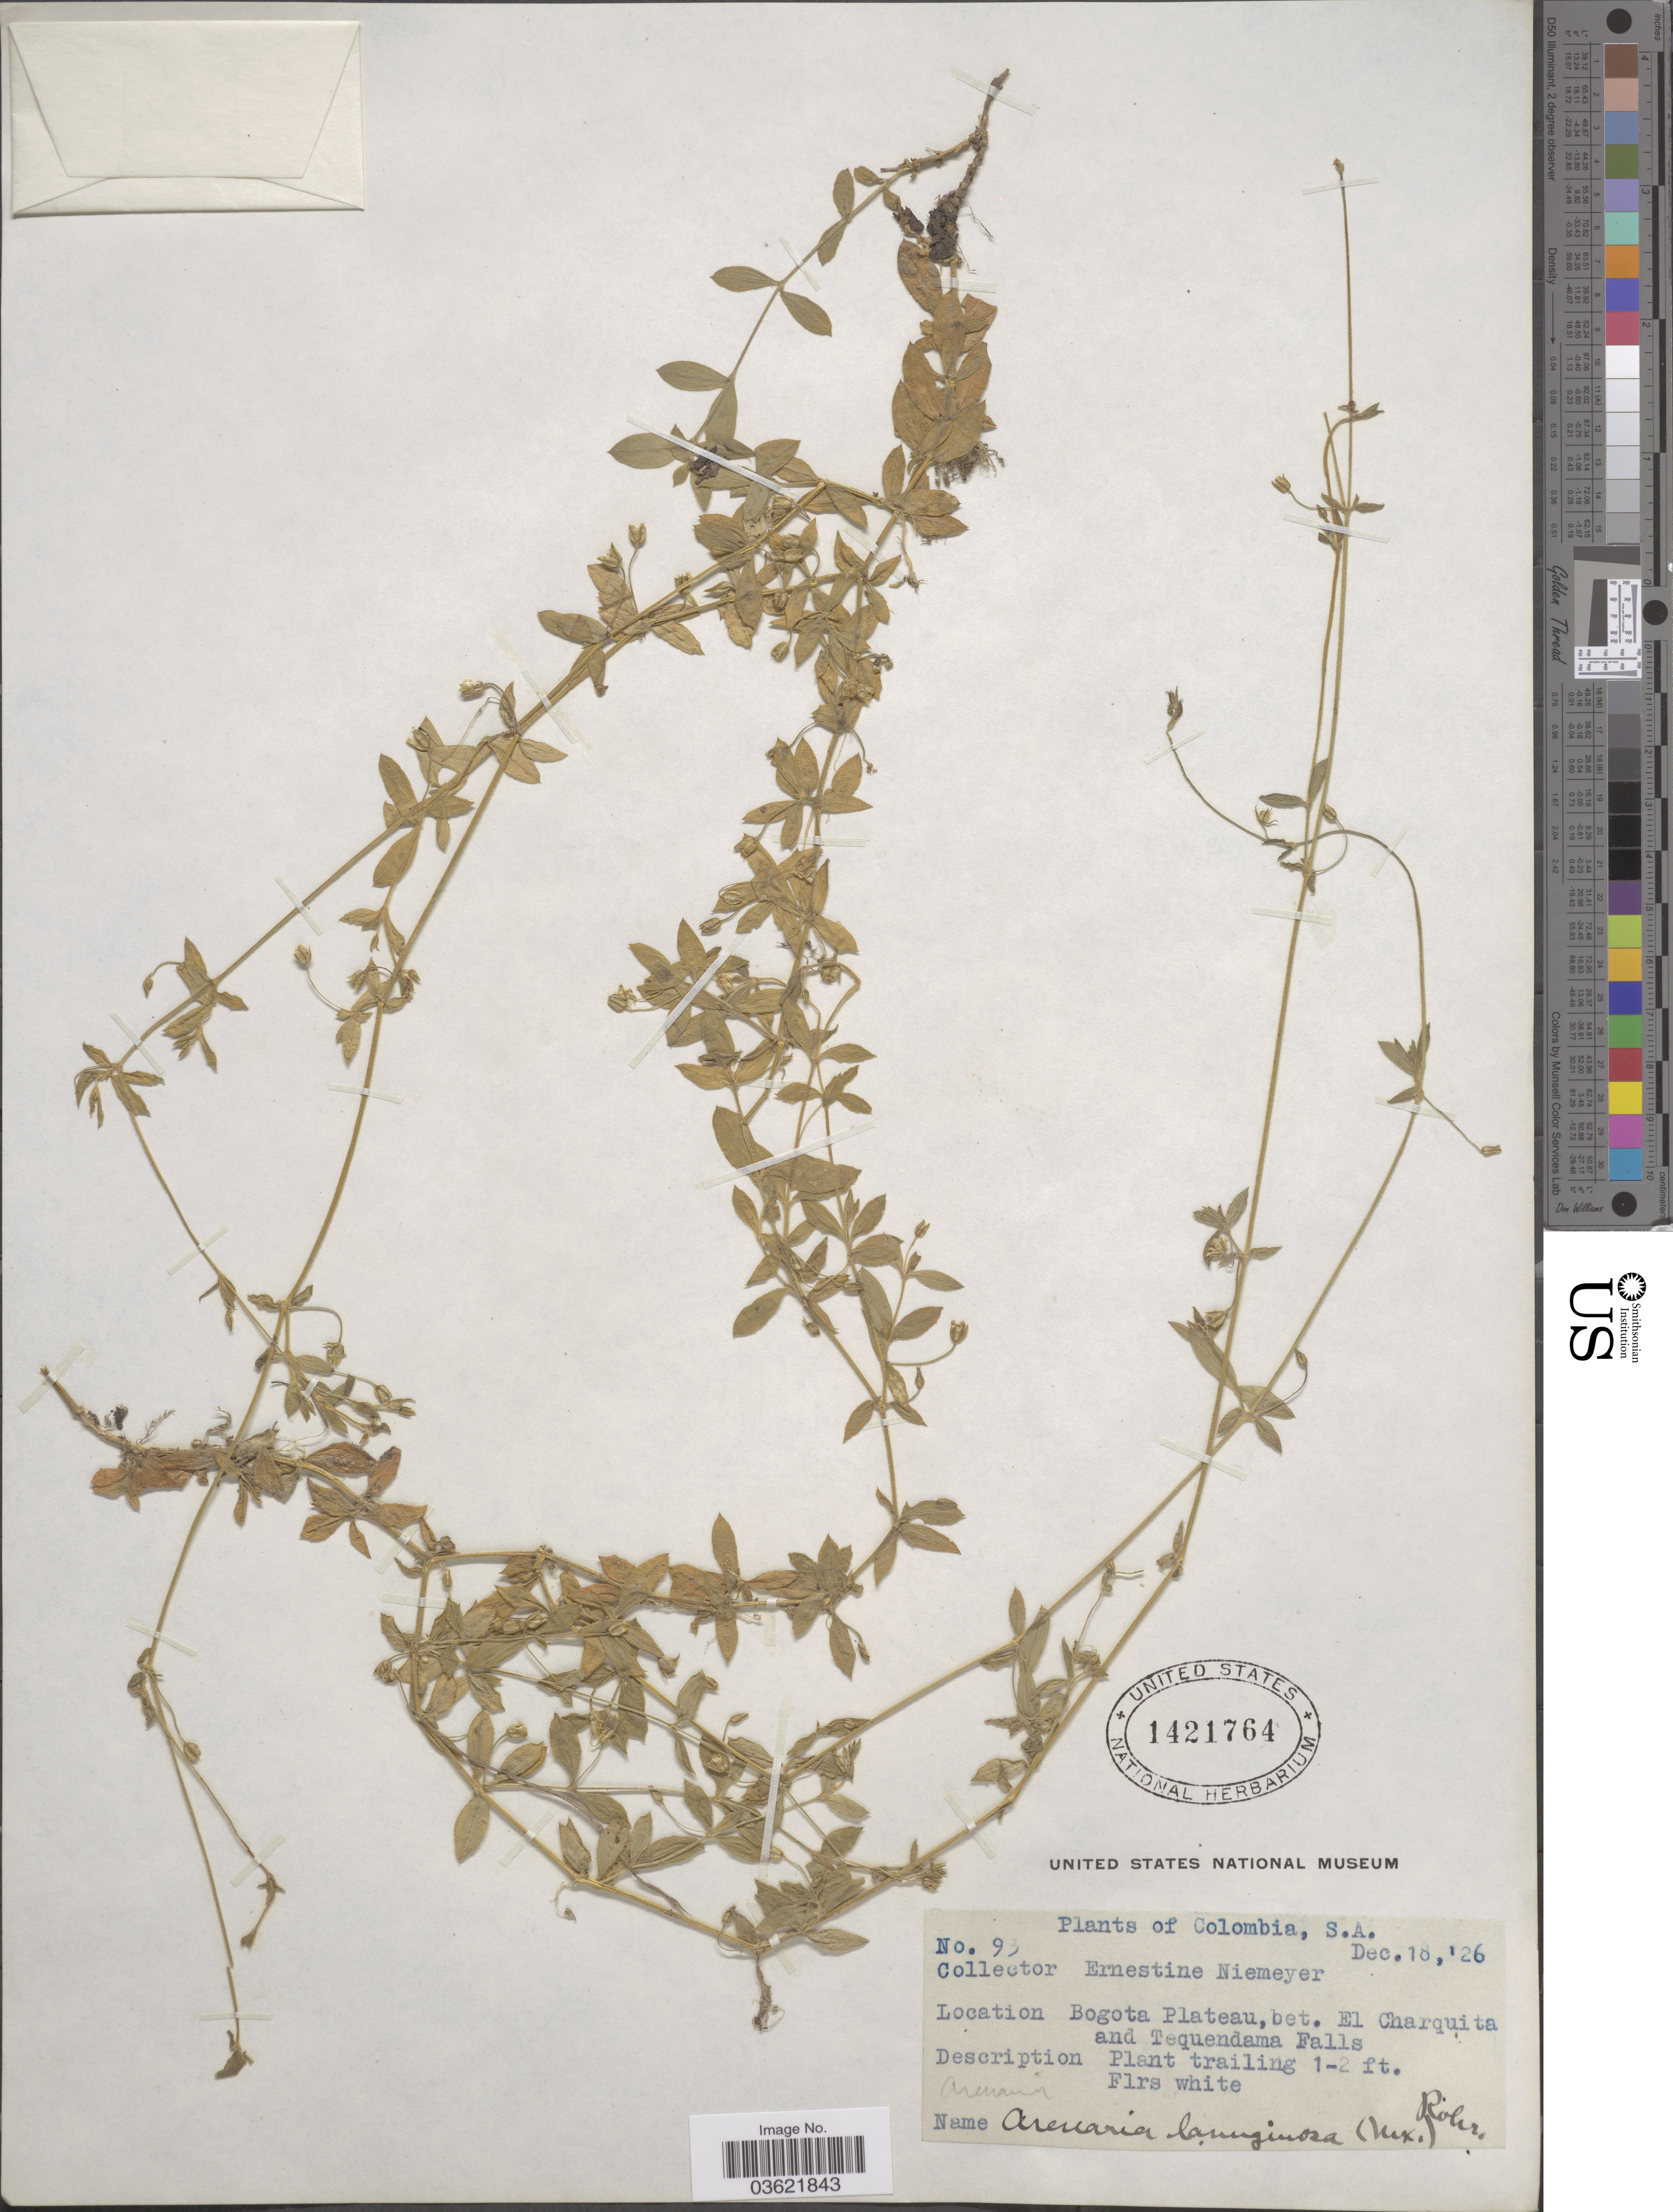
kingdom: Plantae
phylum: Tracheophyta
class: Magnoliopsida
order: Caryophyllales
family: Caryophyllaceae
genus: Arenaria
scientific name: Arenaria lanuginosa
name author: (Michx.) Rohrb.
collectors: E. H. Niemeyer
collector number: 93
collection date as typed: Transcribed d/m/y: 18/12/26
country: Colombia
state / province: Bogota D.C.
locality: Bogota Plateau, bet. El Charquita and Tequendama Falls.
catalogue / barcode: US 1421764